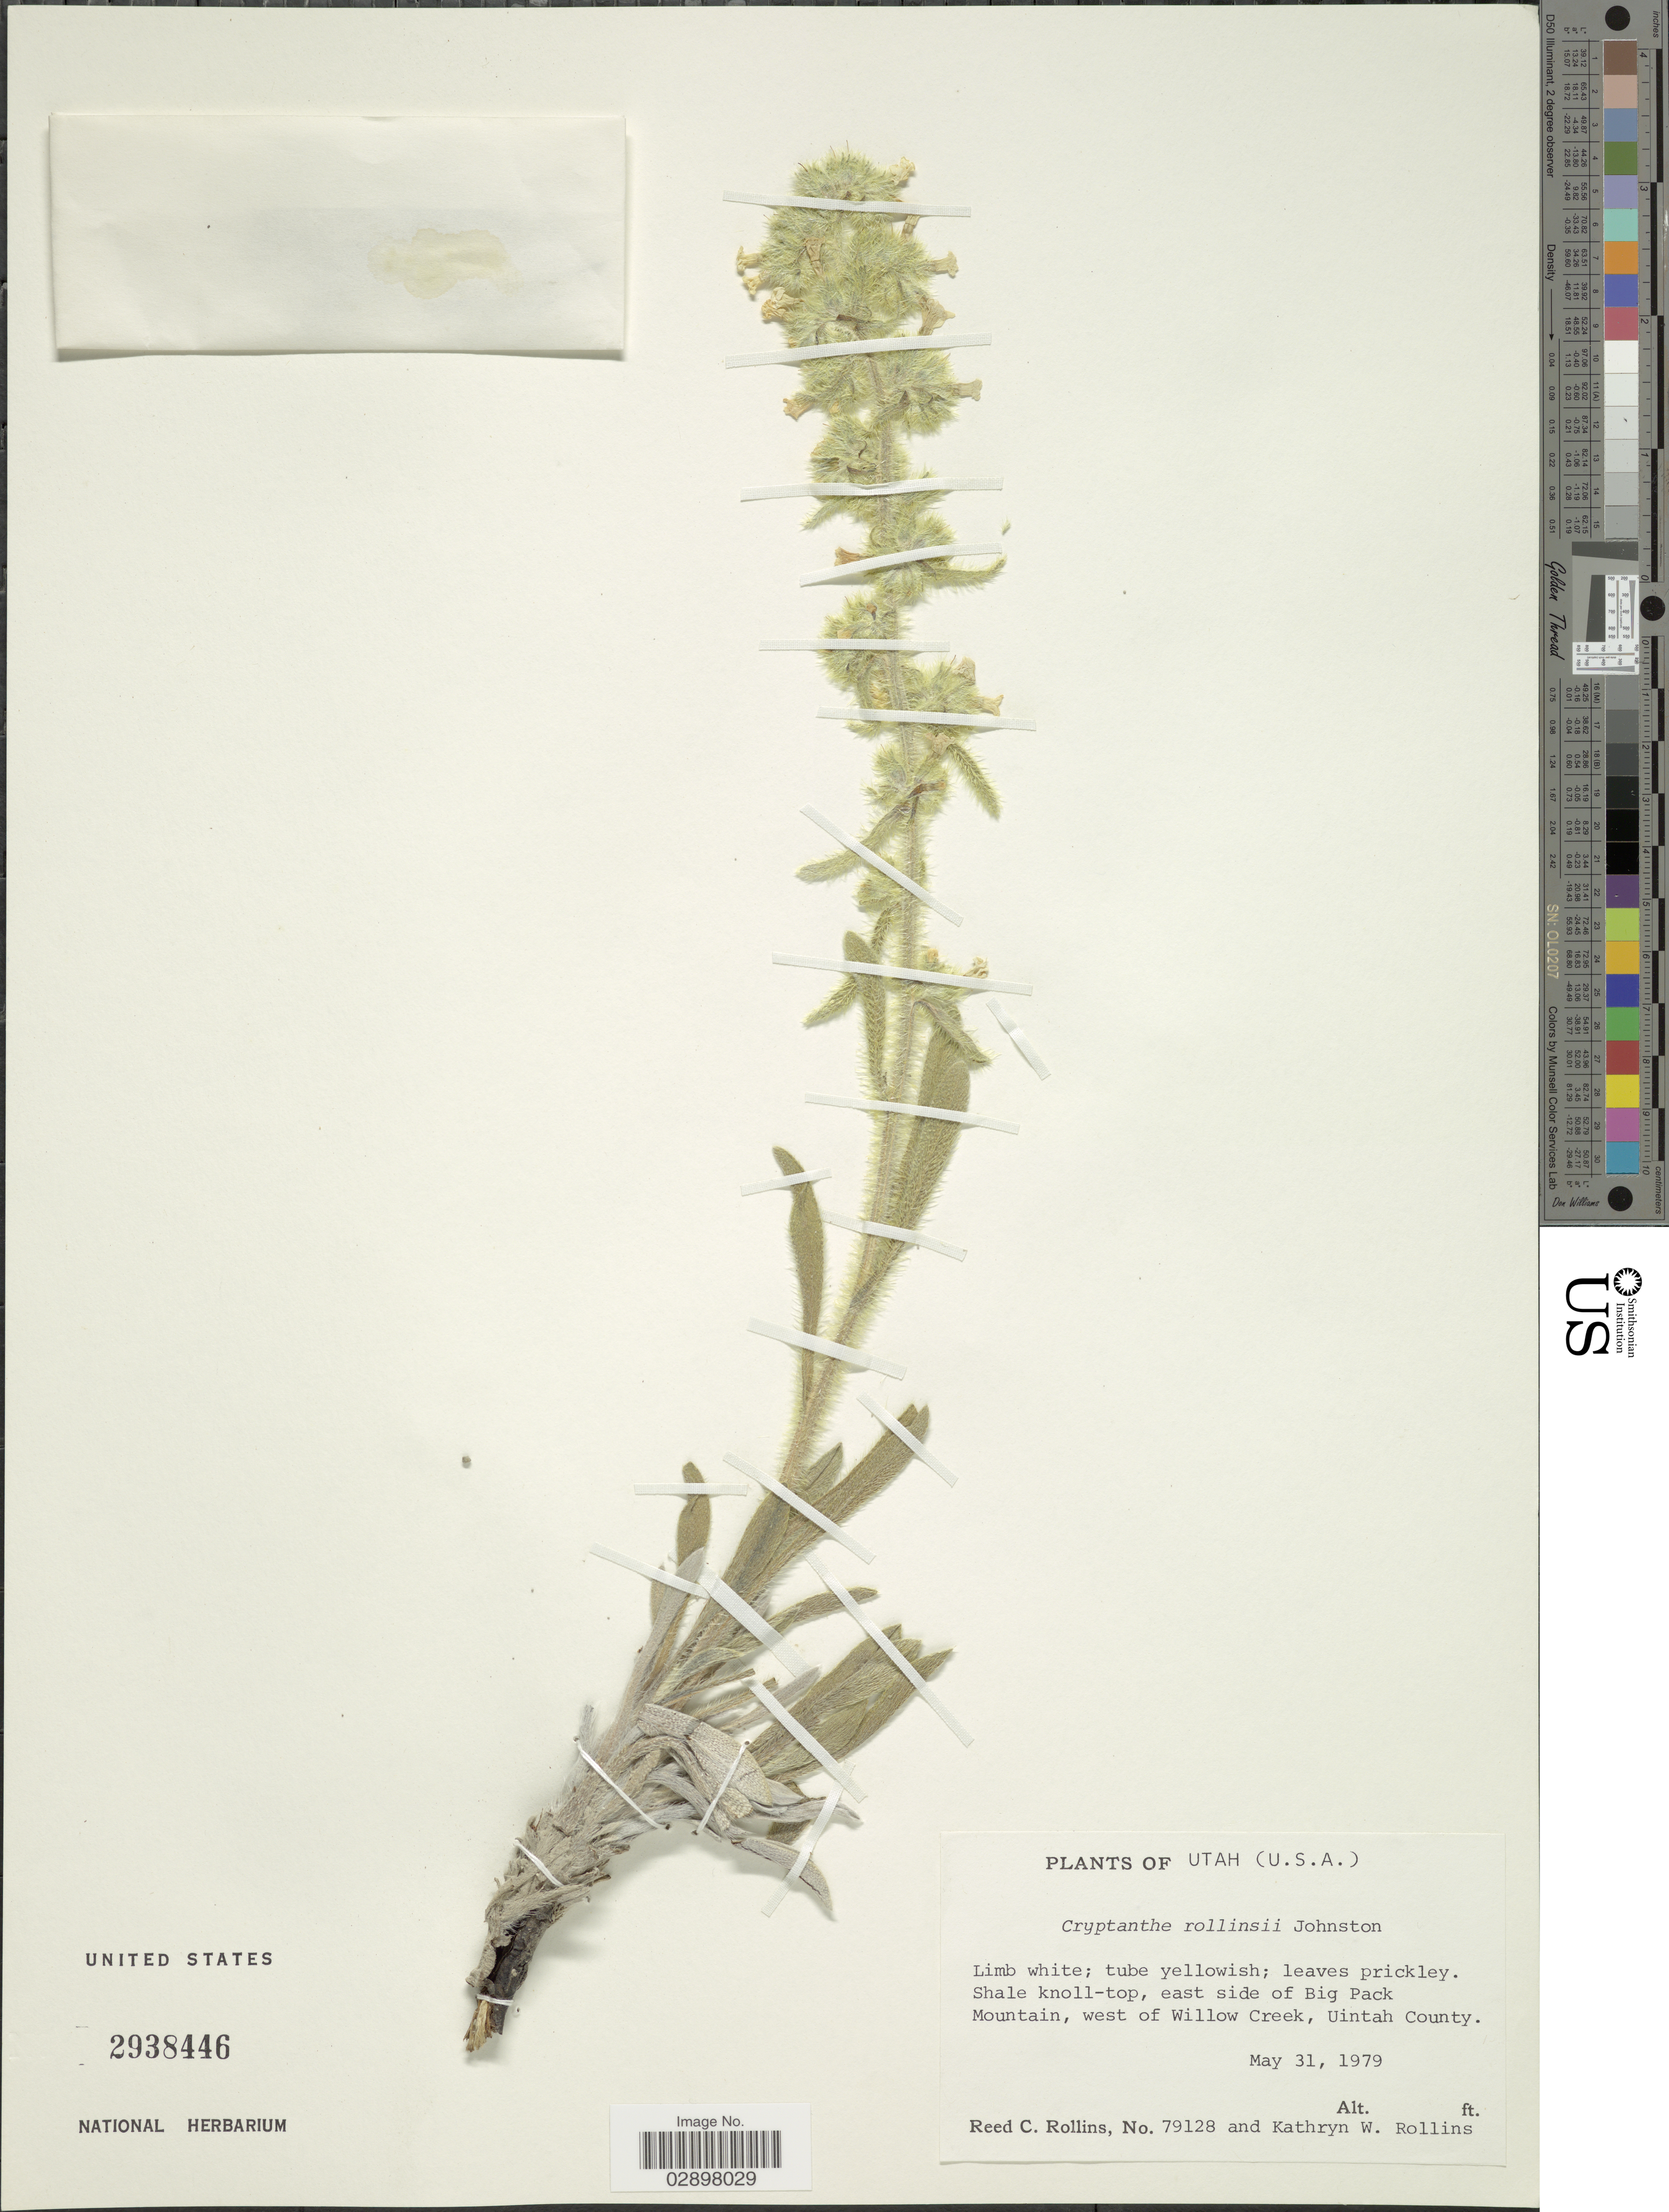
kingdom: Plantae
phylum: Tracheophyta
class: Magnoliopsida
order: Boraginales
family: Boraginaceae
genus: Cryptantha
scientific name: Cryptantha rollinsii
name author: I.M. Johnst.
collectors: R. C. Rollins & K. W. Rollins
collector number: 79128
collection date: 1979-05-31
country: United States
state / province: Utah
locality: East side of Big Pack Mountain, west of Willow Creek, Uintah County.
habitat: shale knoll top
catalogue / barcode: US 2938446